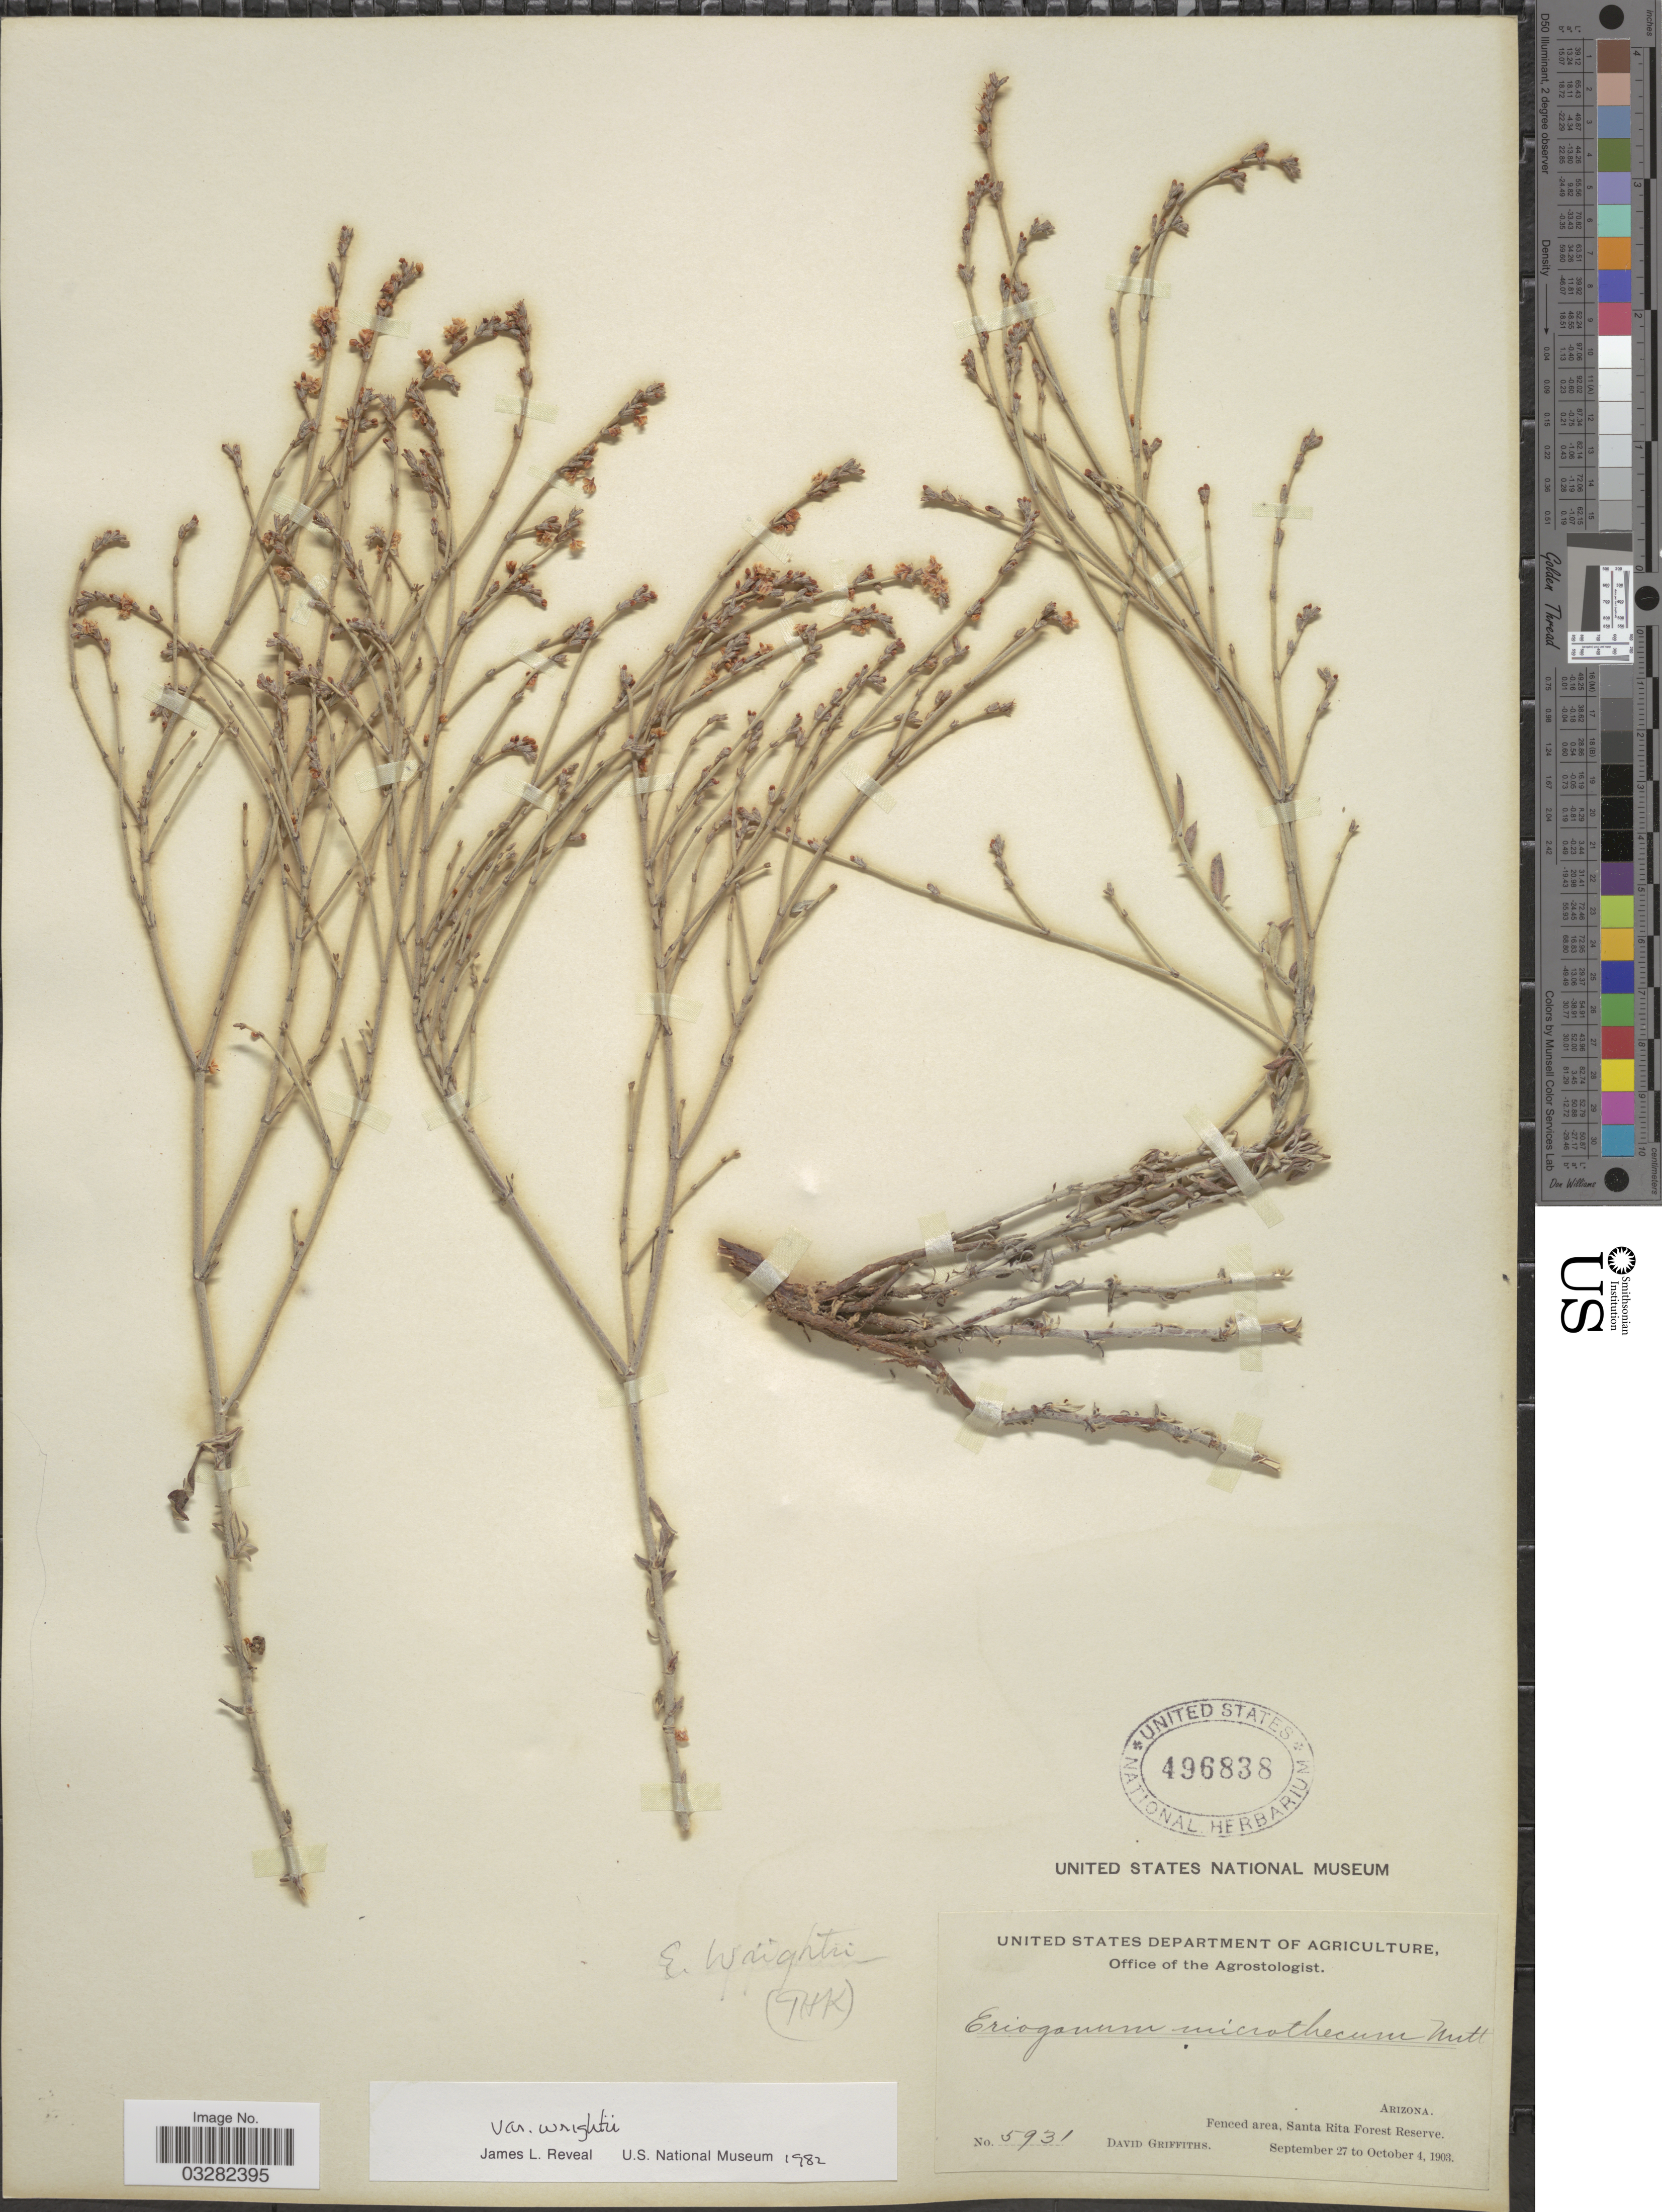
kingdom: Plantae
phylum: Tracheophyta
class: Magnoliopsida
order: Caryophyllales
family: Polygonaceae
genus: Eriogonum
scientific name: Eriogonum wrightii var. wrightii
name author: Torr. ex Benth.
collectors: D. Griffiths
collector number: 5931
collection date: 1903-09-27/1903-10-04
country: United States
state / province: Arizona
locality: Fenced area, Santa Rita Forest Reserve.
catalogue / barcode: US 496838